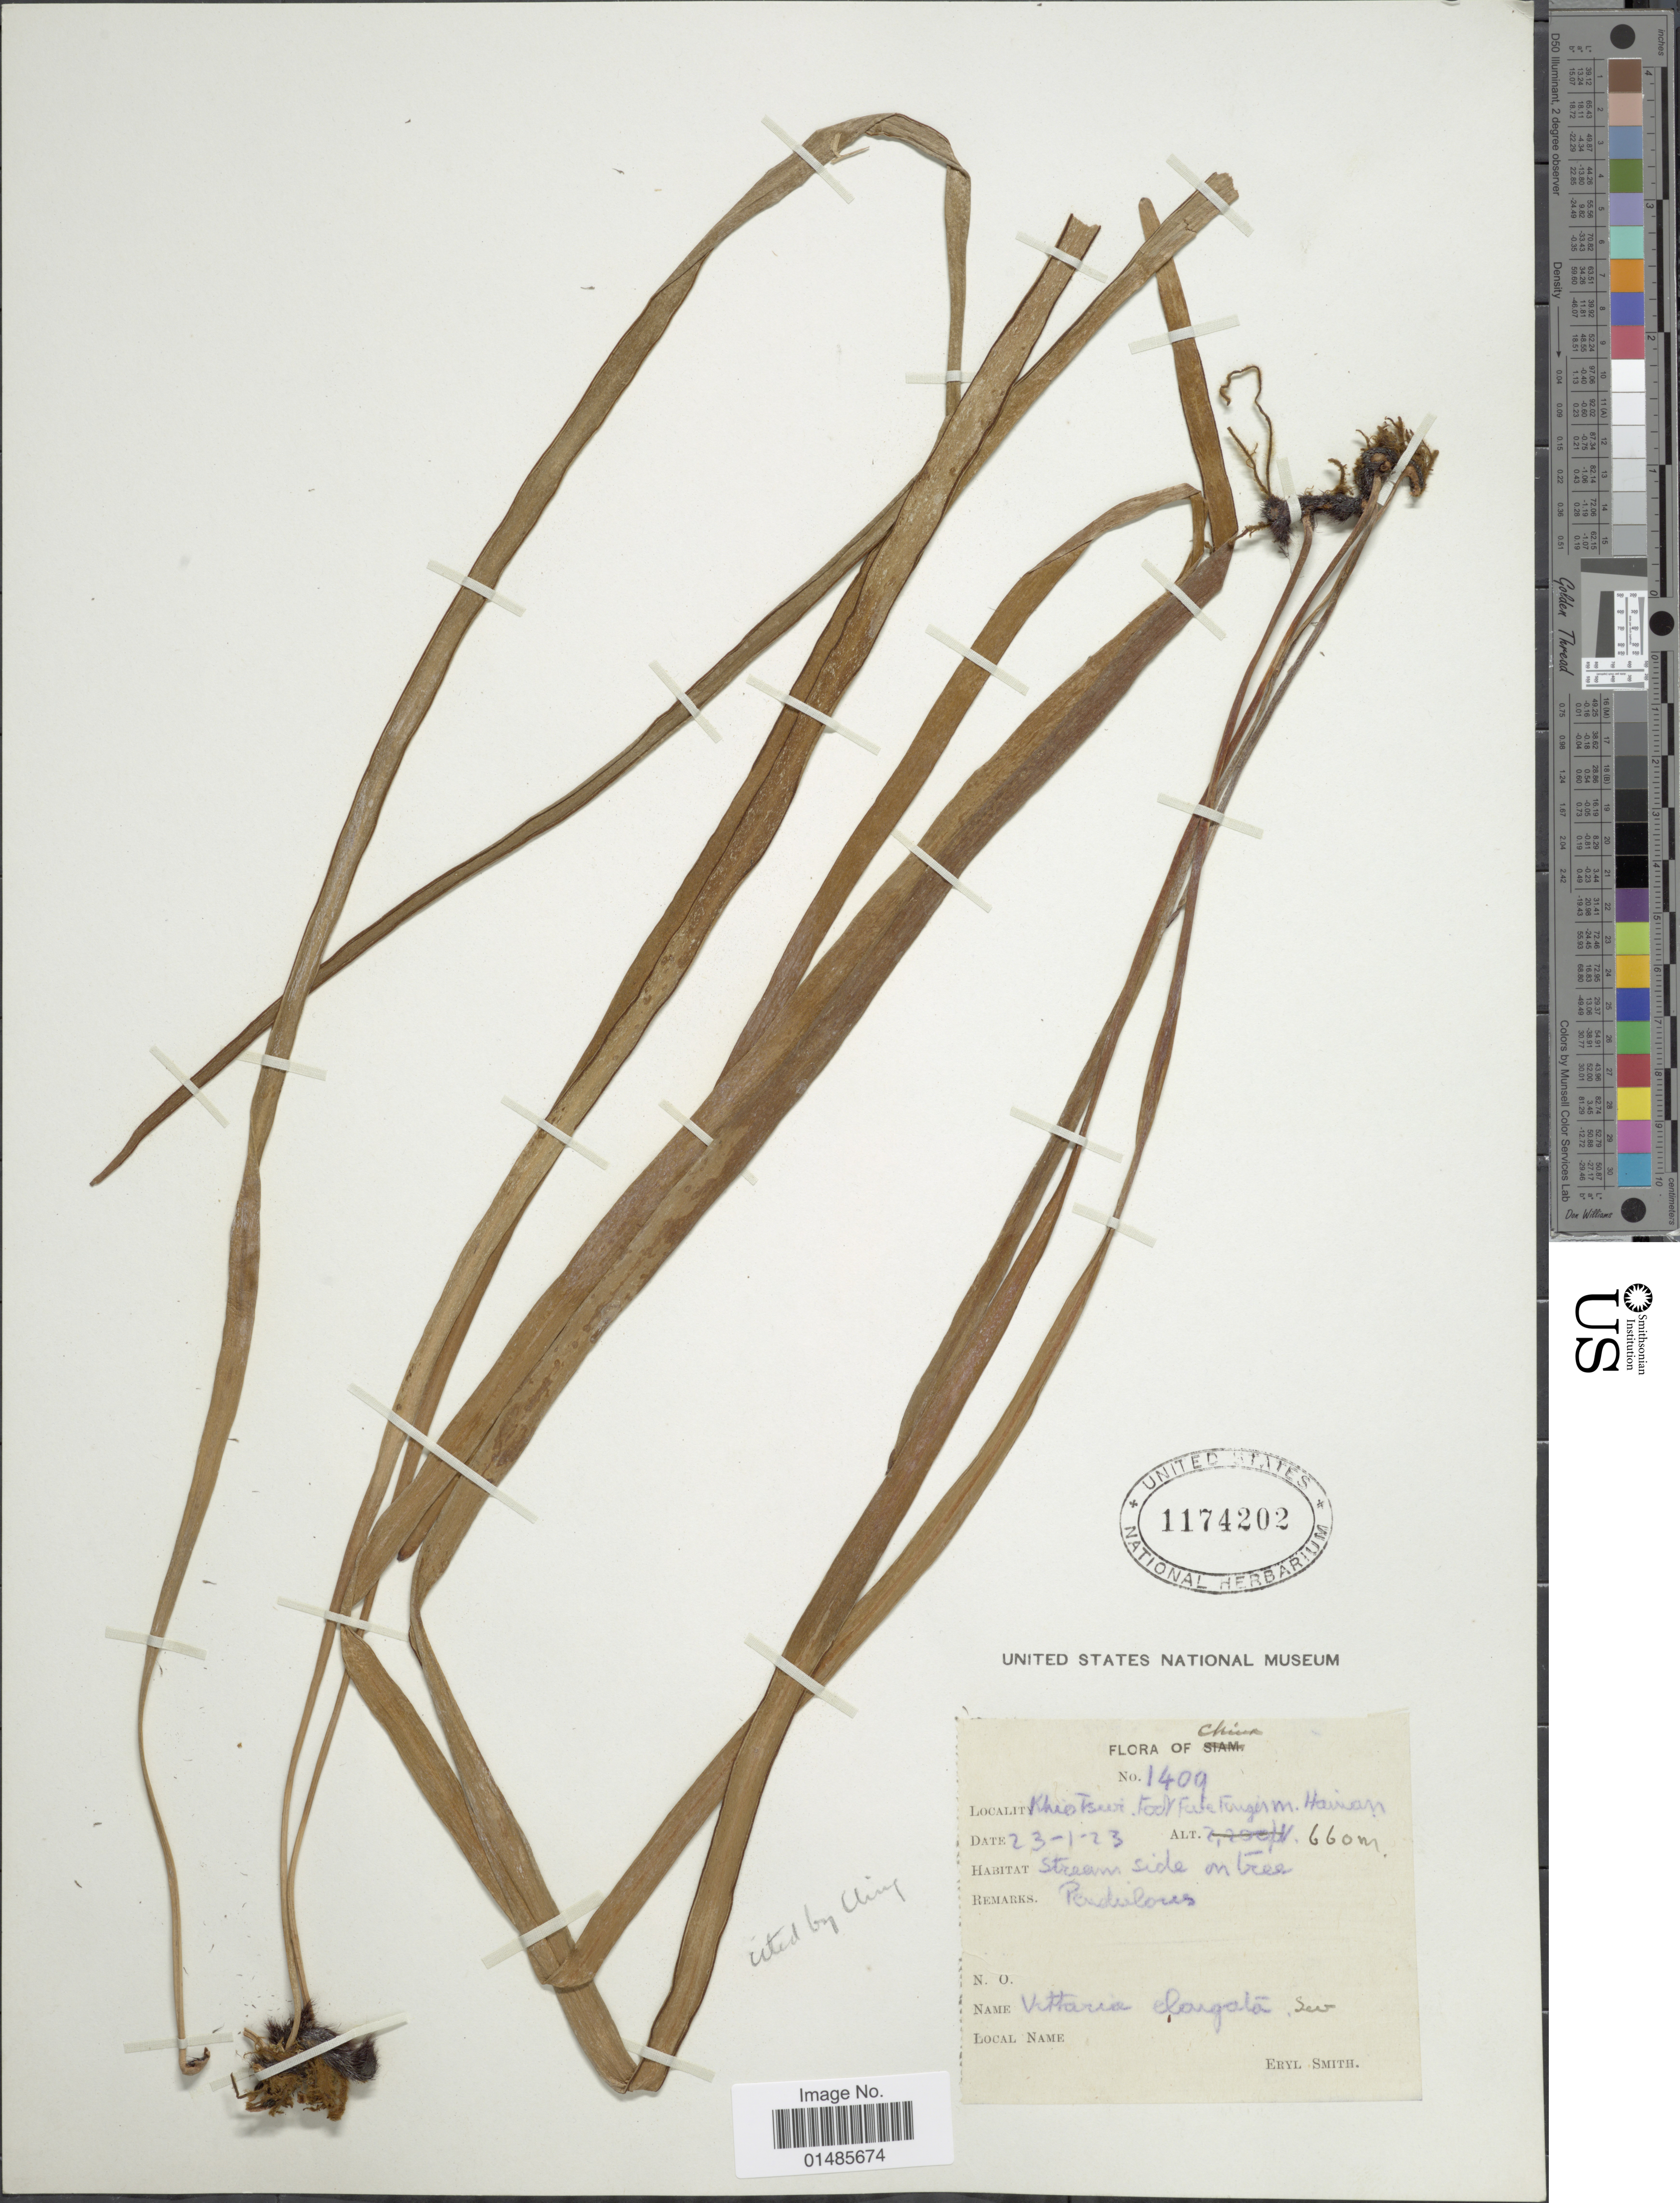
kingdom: Plantae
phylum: Tracheophyta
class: Polypodiopsida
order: Polypodiales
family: Pteridaceae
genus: Haplopteris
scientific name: Haplopteris elongata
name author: (Sw.) Crane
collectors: C. E. Smith Jr.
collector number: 1409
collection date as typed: Transcribed d/m/y: 23/1/23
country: China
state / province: Hainan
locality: Khiev Tsuri, Foo Five Finger m. Stream side on tree.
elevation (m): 660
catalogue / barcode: US 1174202